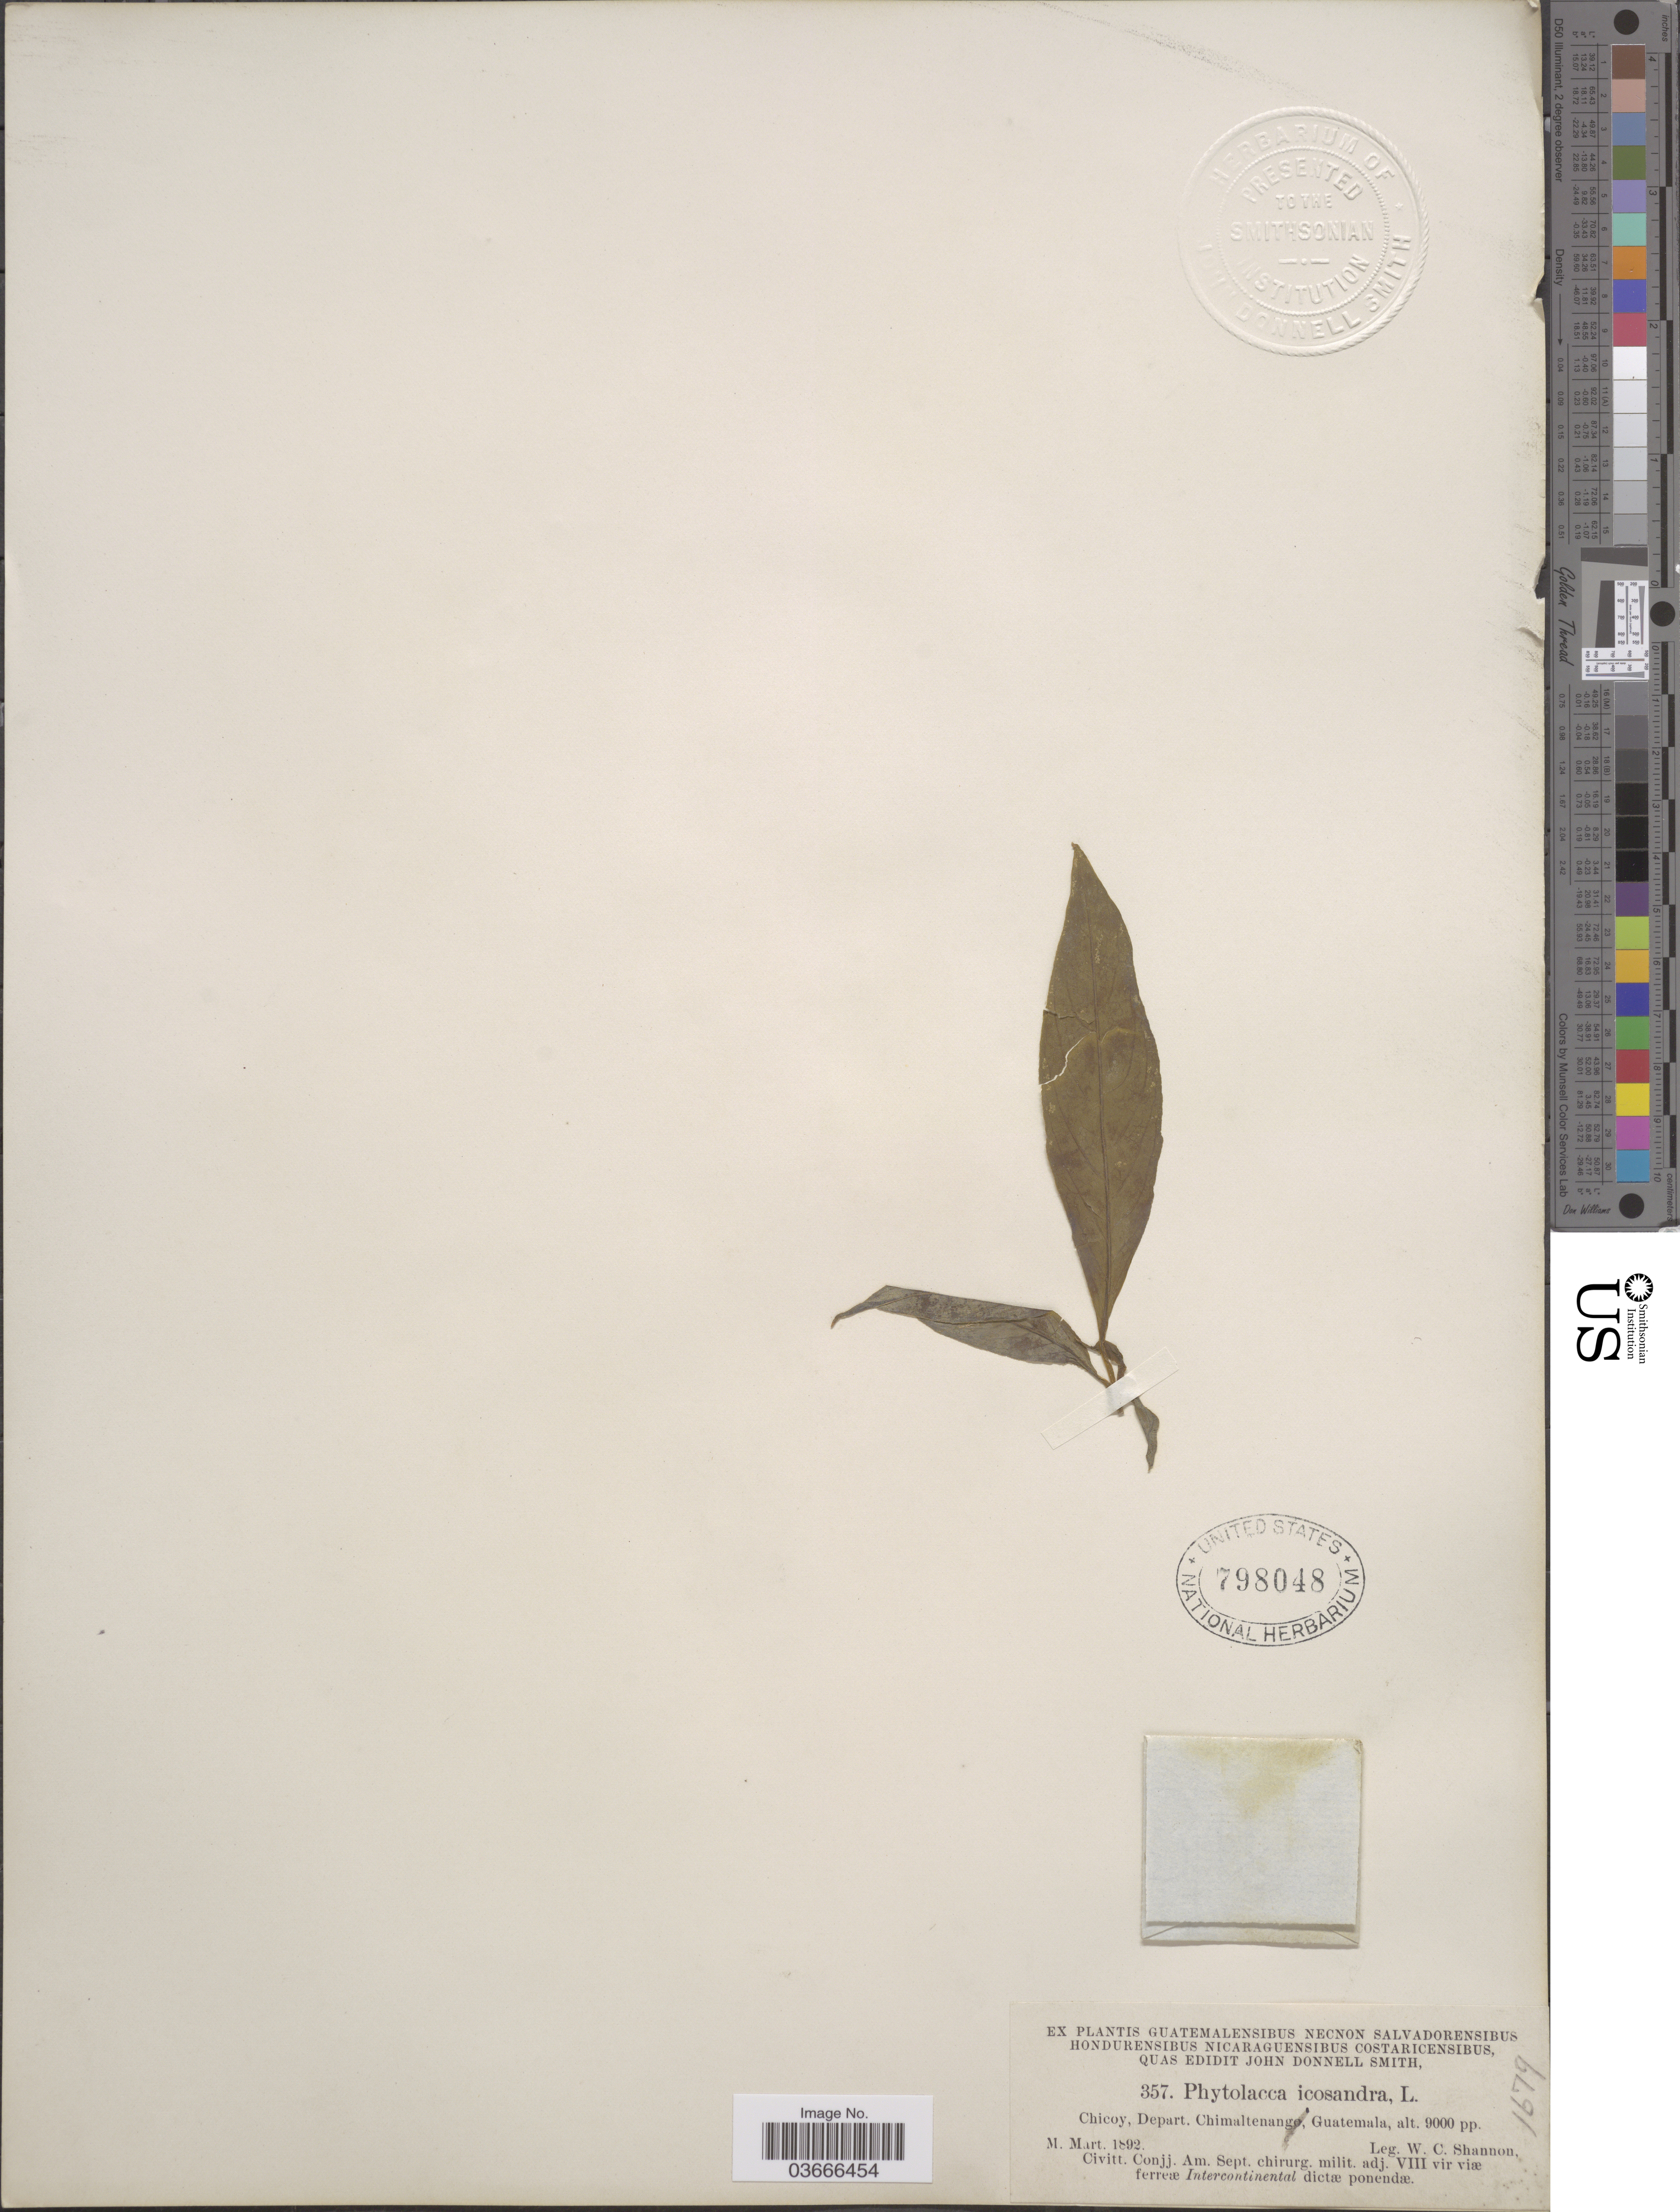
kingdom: Plantae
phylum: Tracheophyta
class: Magnoliopsida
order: Caryophyllales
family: Phytolaccaceae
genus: Phytolacca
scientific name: Phytolacca icosandra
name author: L.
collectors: W. C. Shannon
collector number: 357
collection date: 1892-03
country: Guatemala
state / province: Chimaltenango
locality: Chicoy, Depart. Chimaltenango.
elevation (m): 2743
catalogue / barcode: US 798048